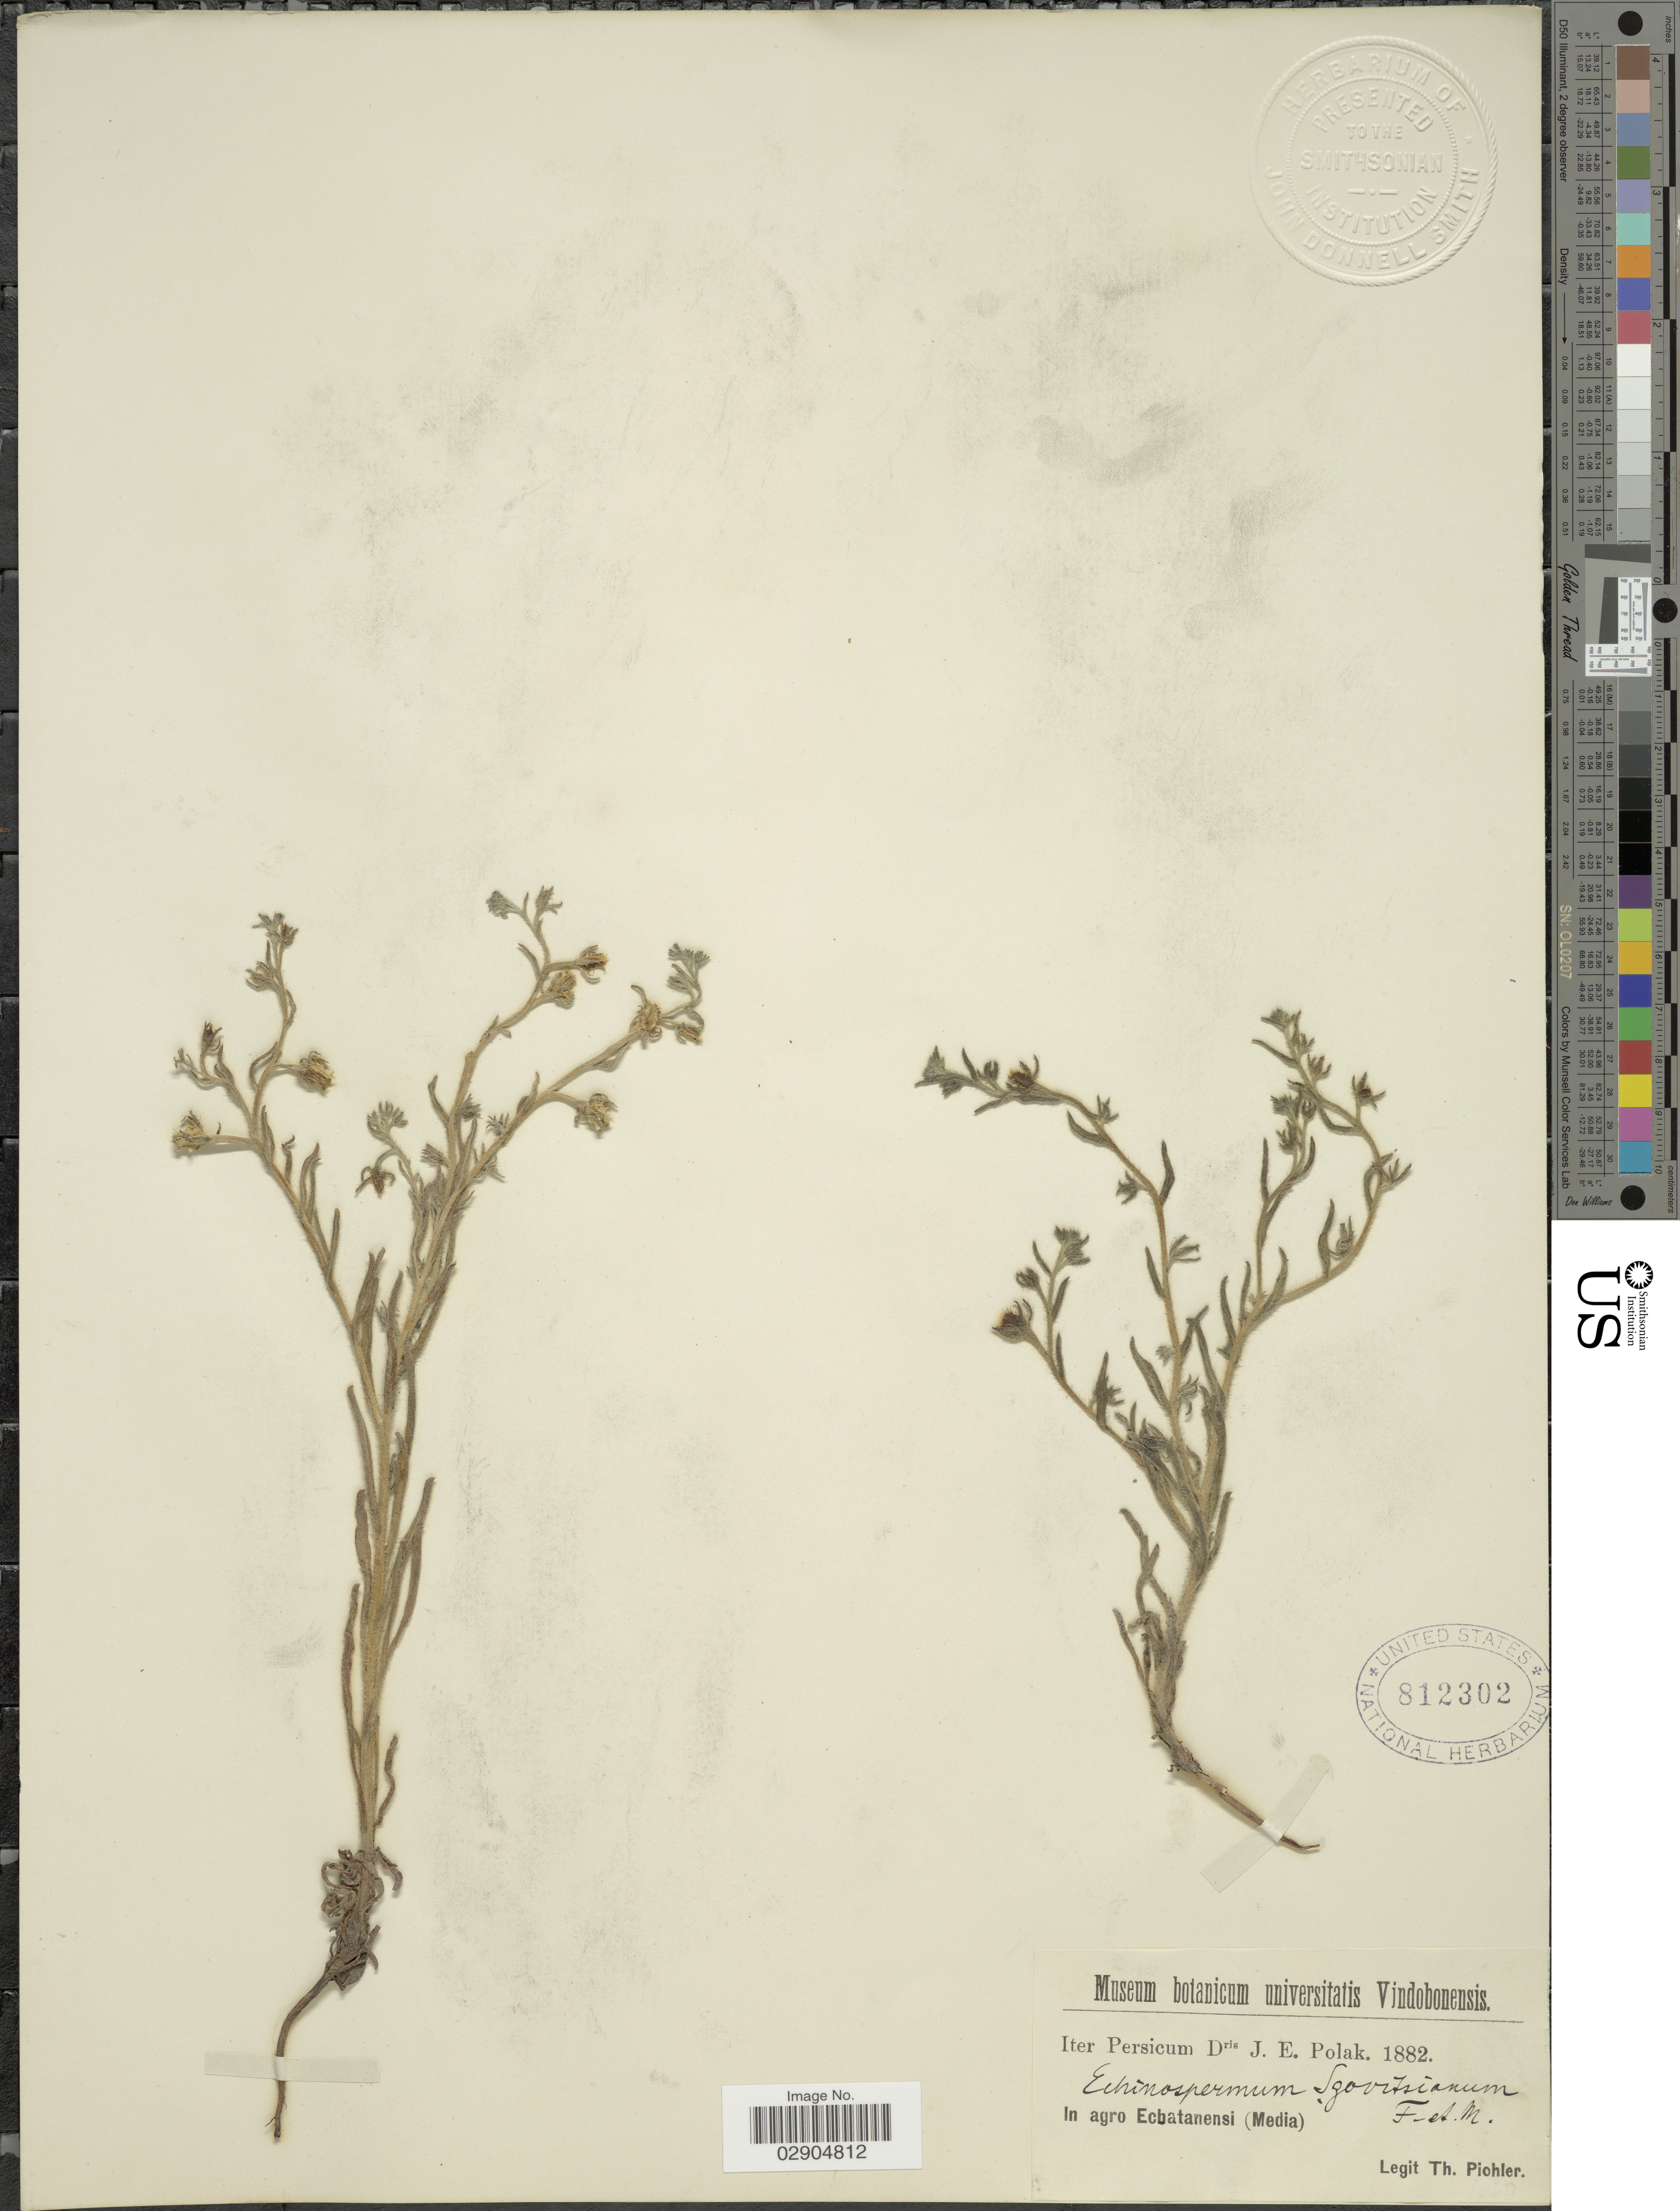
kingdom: Plantae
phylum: Tracheophyta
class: Magnoliopsida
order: Boraginales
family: Boraginaceae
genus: Heterocaryum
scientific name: Heterocaryum szovitsianum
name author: (Fisch. & C.A. Mey.) A. DC.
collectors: T. Pichler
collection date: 1882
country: Iran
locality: Iter Persicum, In agro Ecbatanensi (Media).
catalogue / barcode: US 812302